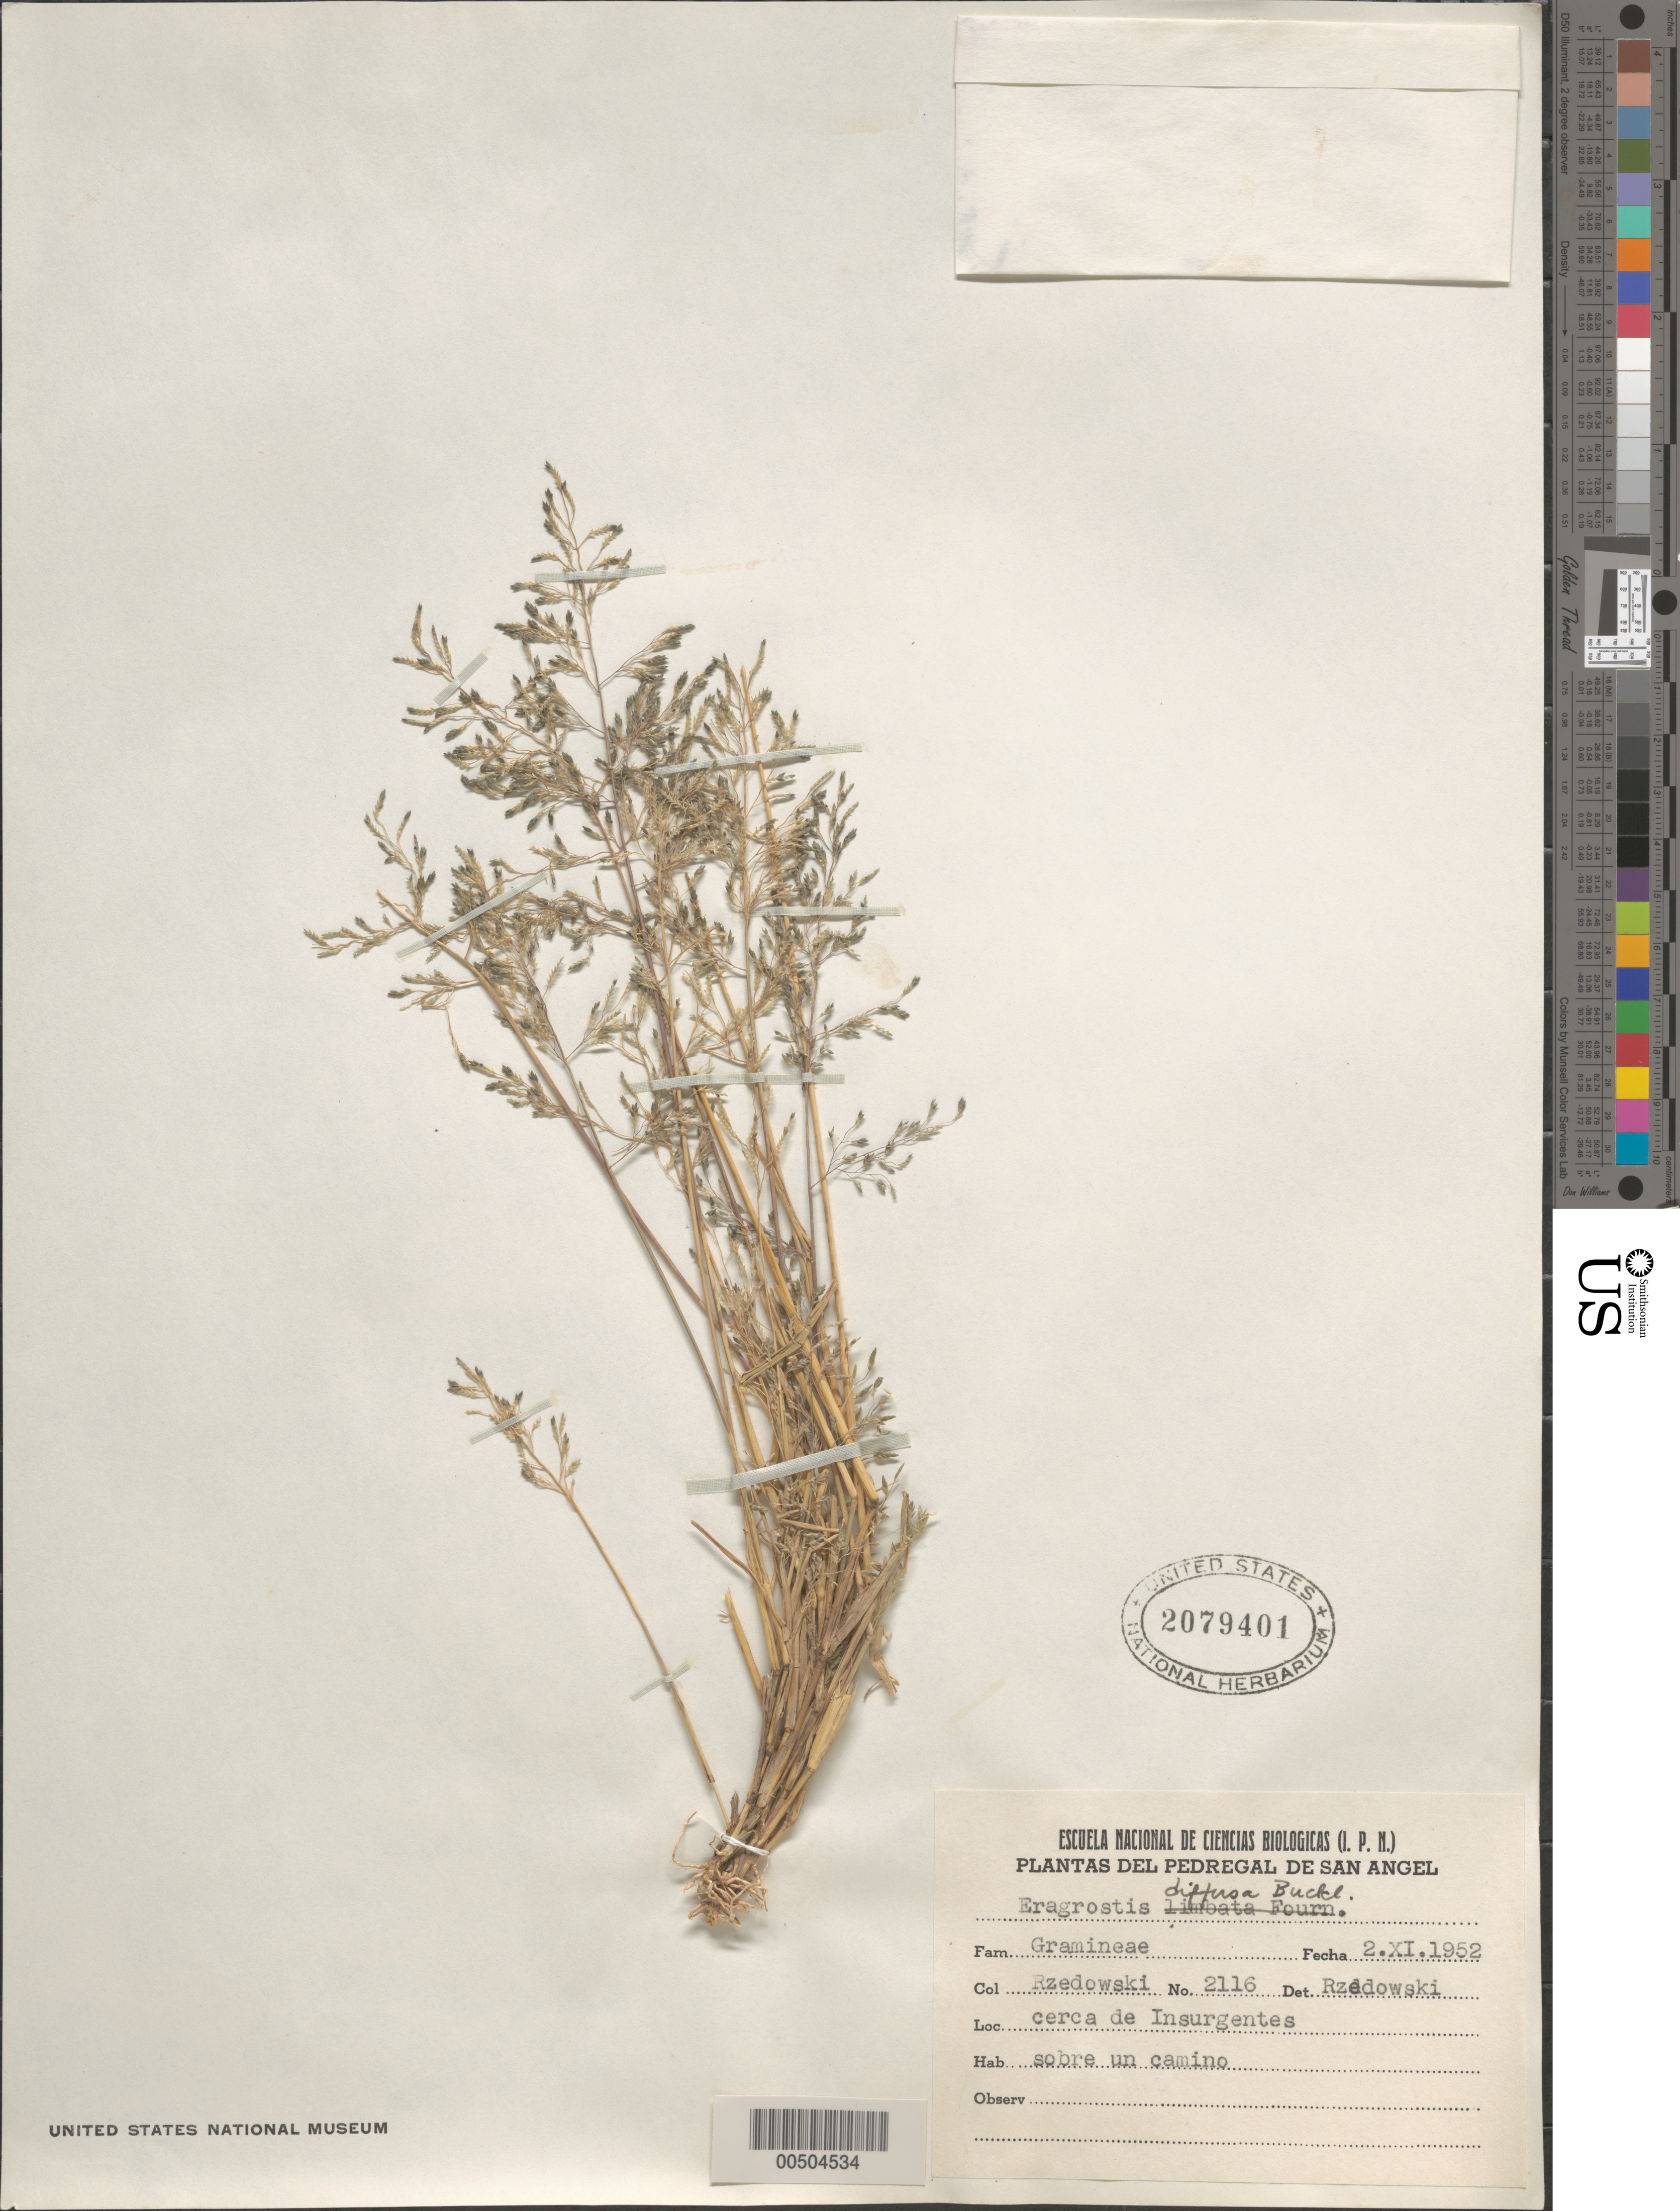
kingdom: Plantae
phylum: Tracheophyta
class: Liliopsida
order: Poales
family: Poaceae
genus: Eragrostis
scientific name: Eragrostis pectinacea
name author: (Michx.) Nees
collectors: J. Rzedowski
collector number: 2116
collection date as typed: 2 Nov 1952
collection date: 1952-11-02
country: Mexico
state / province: Distrito Federal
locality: Pedregal de San Angel, cerca de Insurgentes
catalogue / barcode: US 2079401